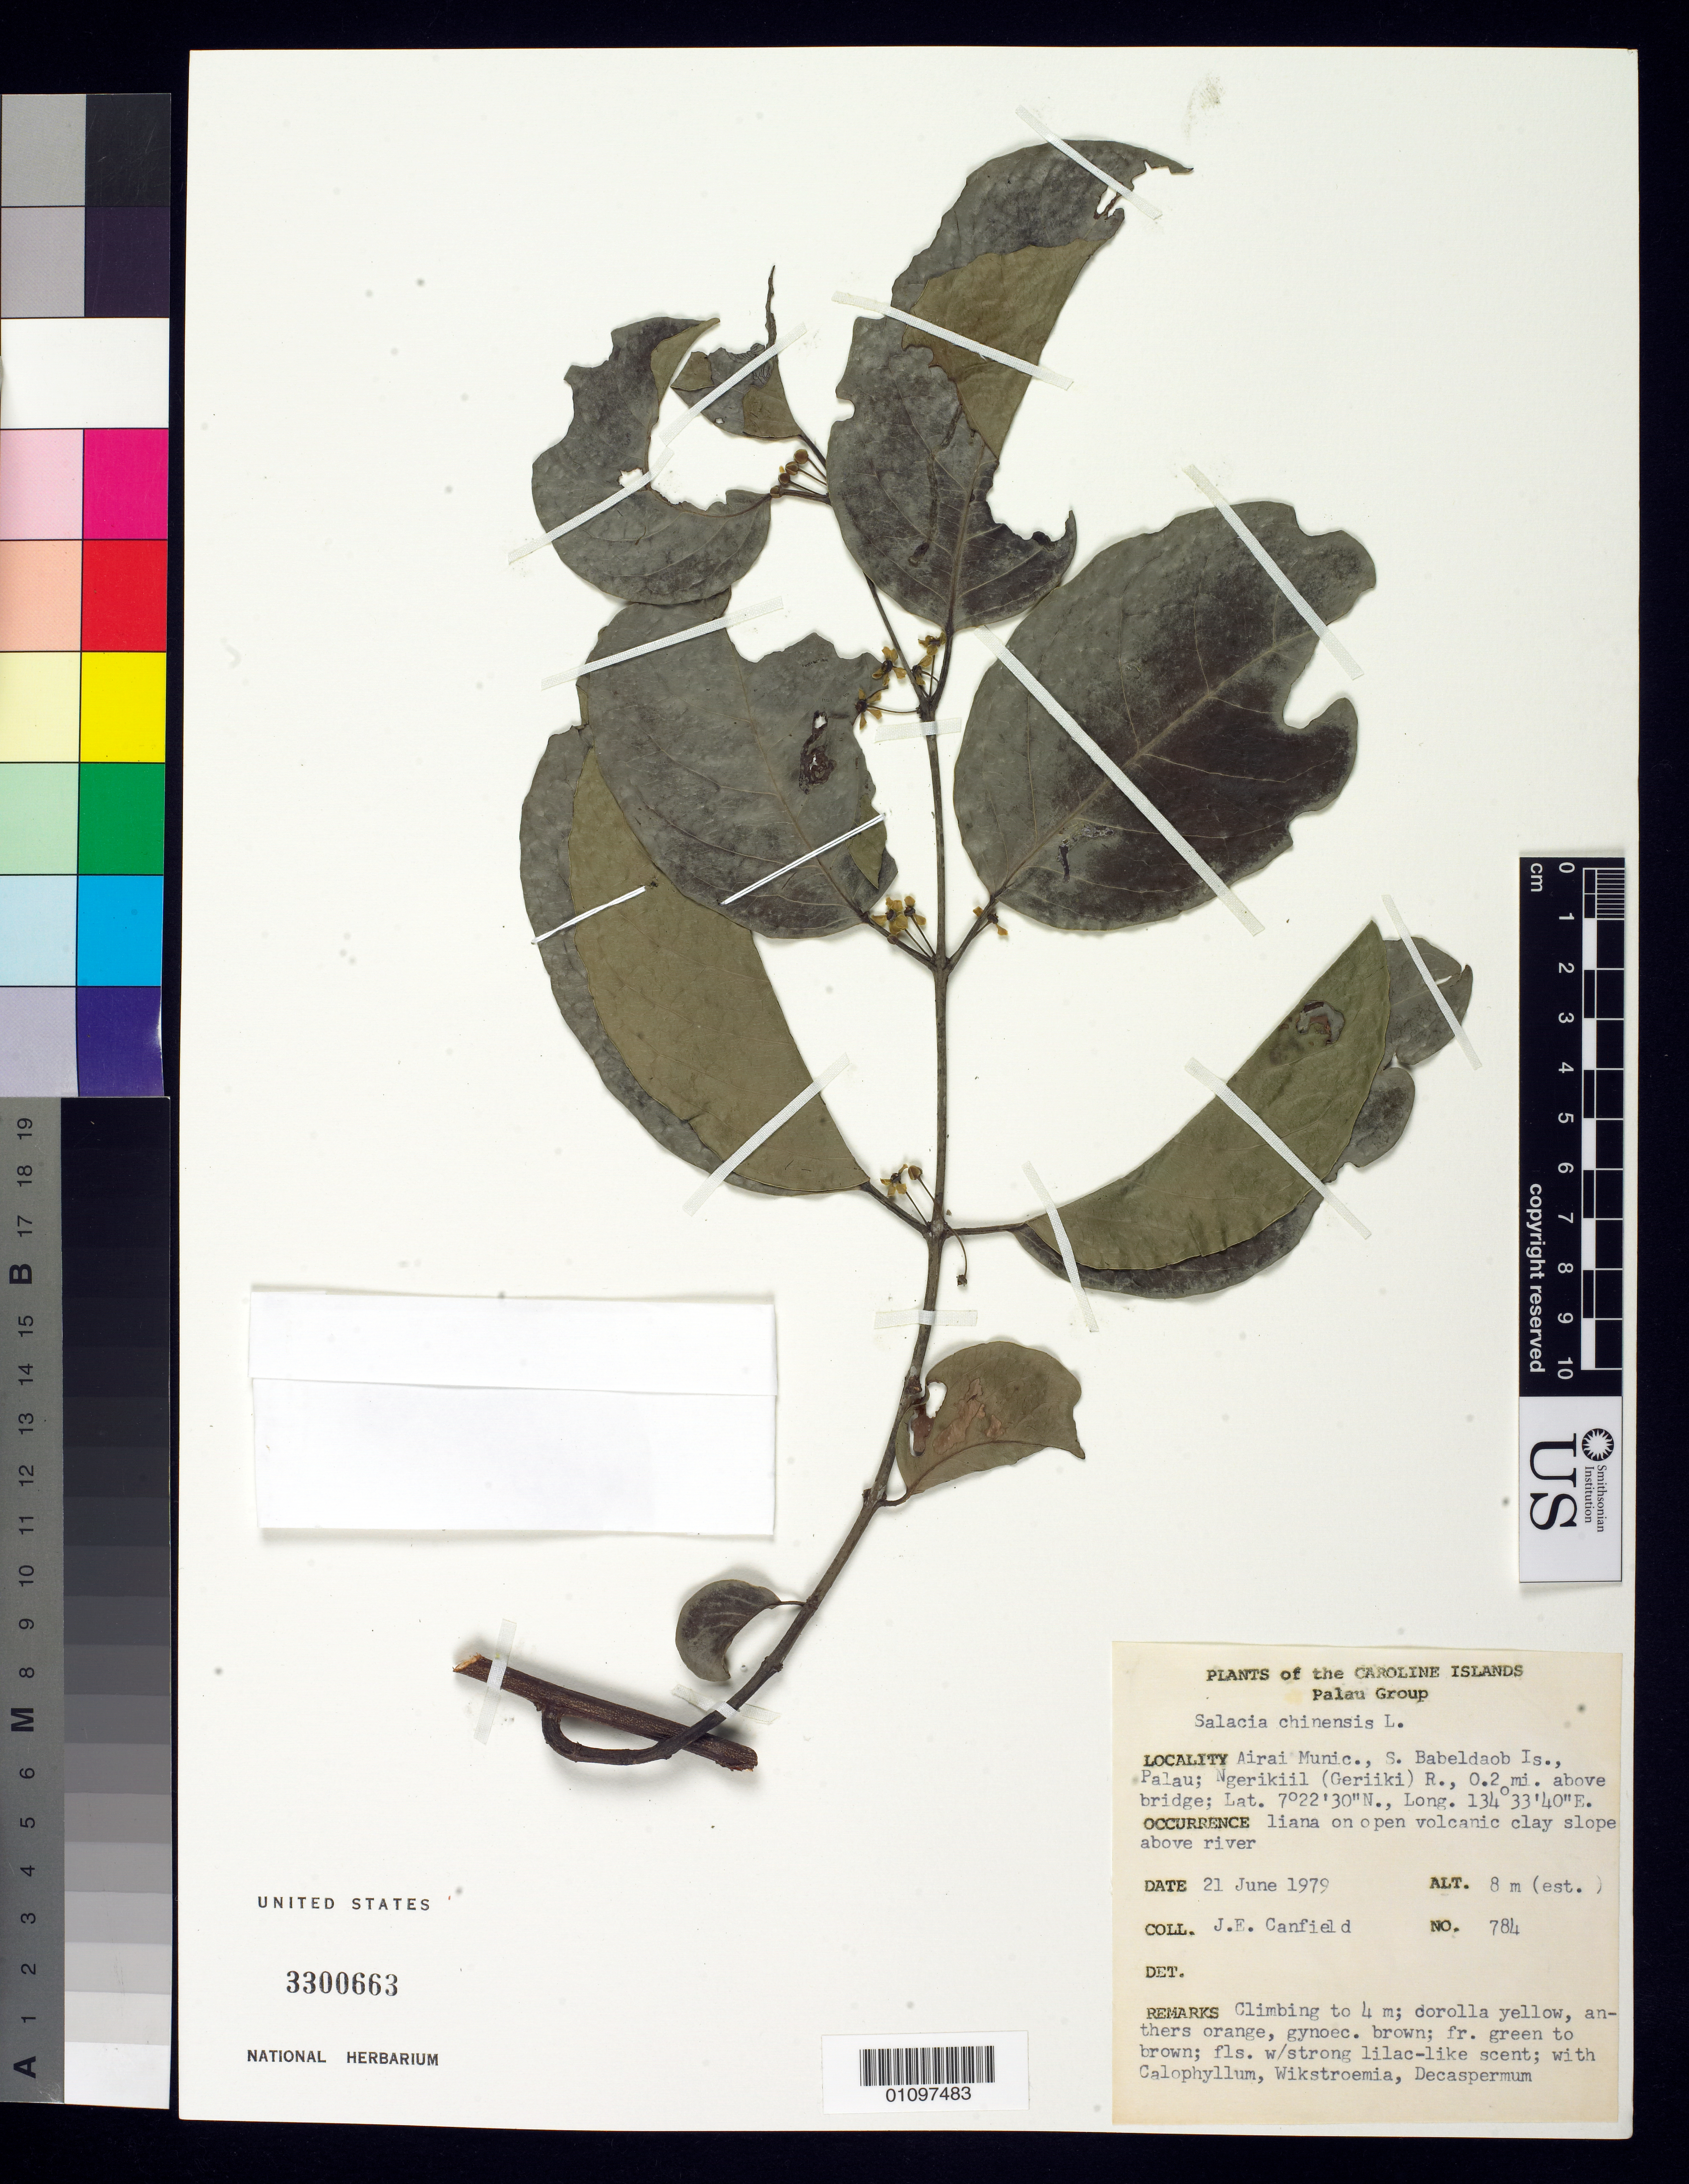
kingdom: Plantae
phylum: Tracheophyta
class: Magnoliopsida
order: Celastrales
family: Celastraceae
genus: Salacia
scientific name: Salacia chinensis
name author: L.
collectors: J. E. Canfield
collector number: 784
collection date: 1979-06-21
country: Palau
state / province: Airai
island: Babeldaob [Babelthuap]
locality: S. Babeldaob Is., Palau; Ngerikiil (Geriiki) R., 0.2 mi. above bridge.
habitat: open slope above river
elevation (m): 8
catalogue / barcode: US 3300663